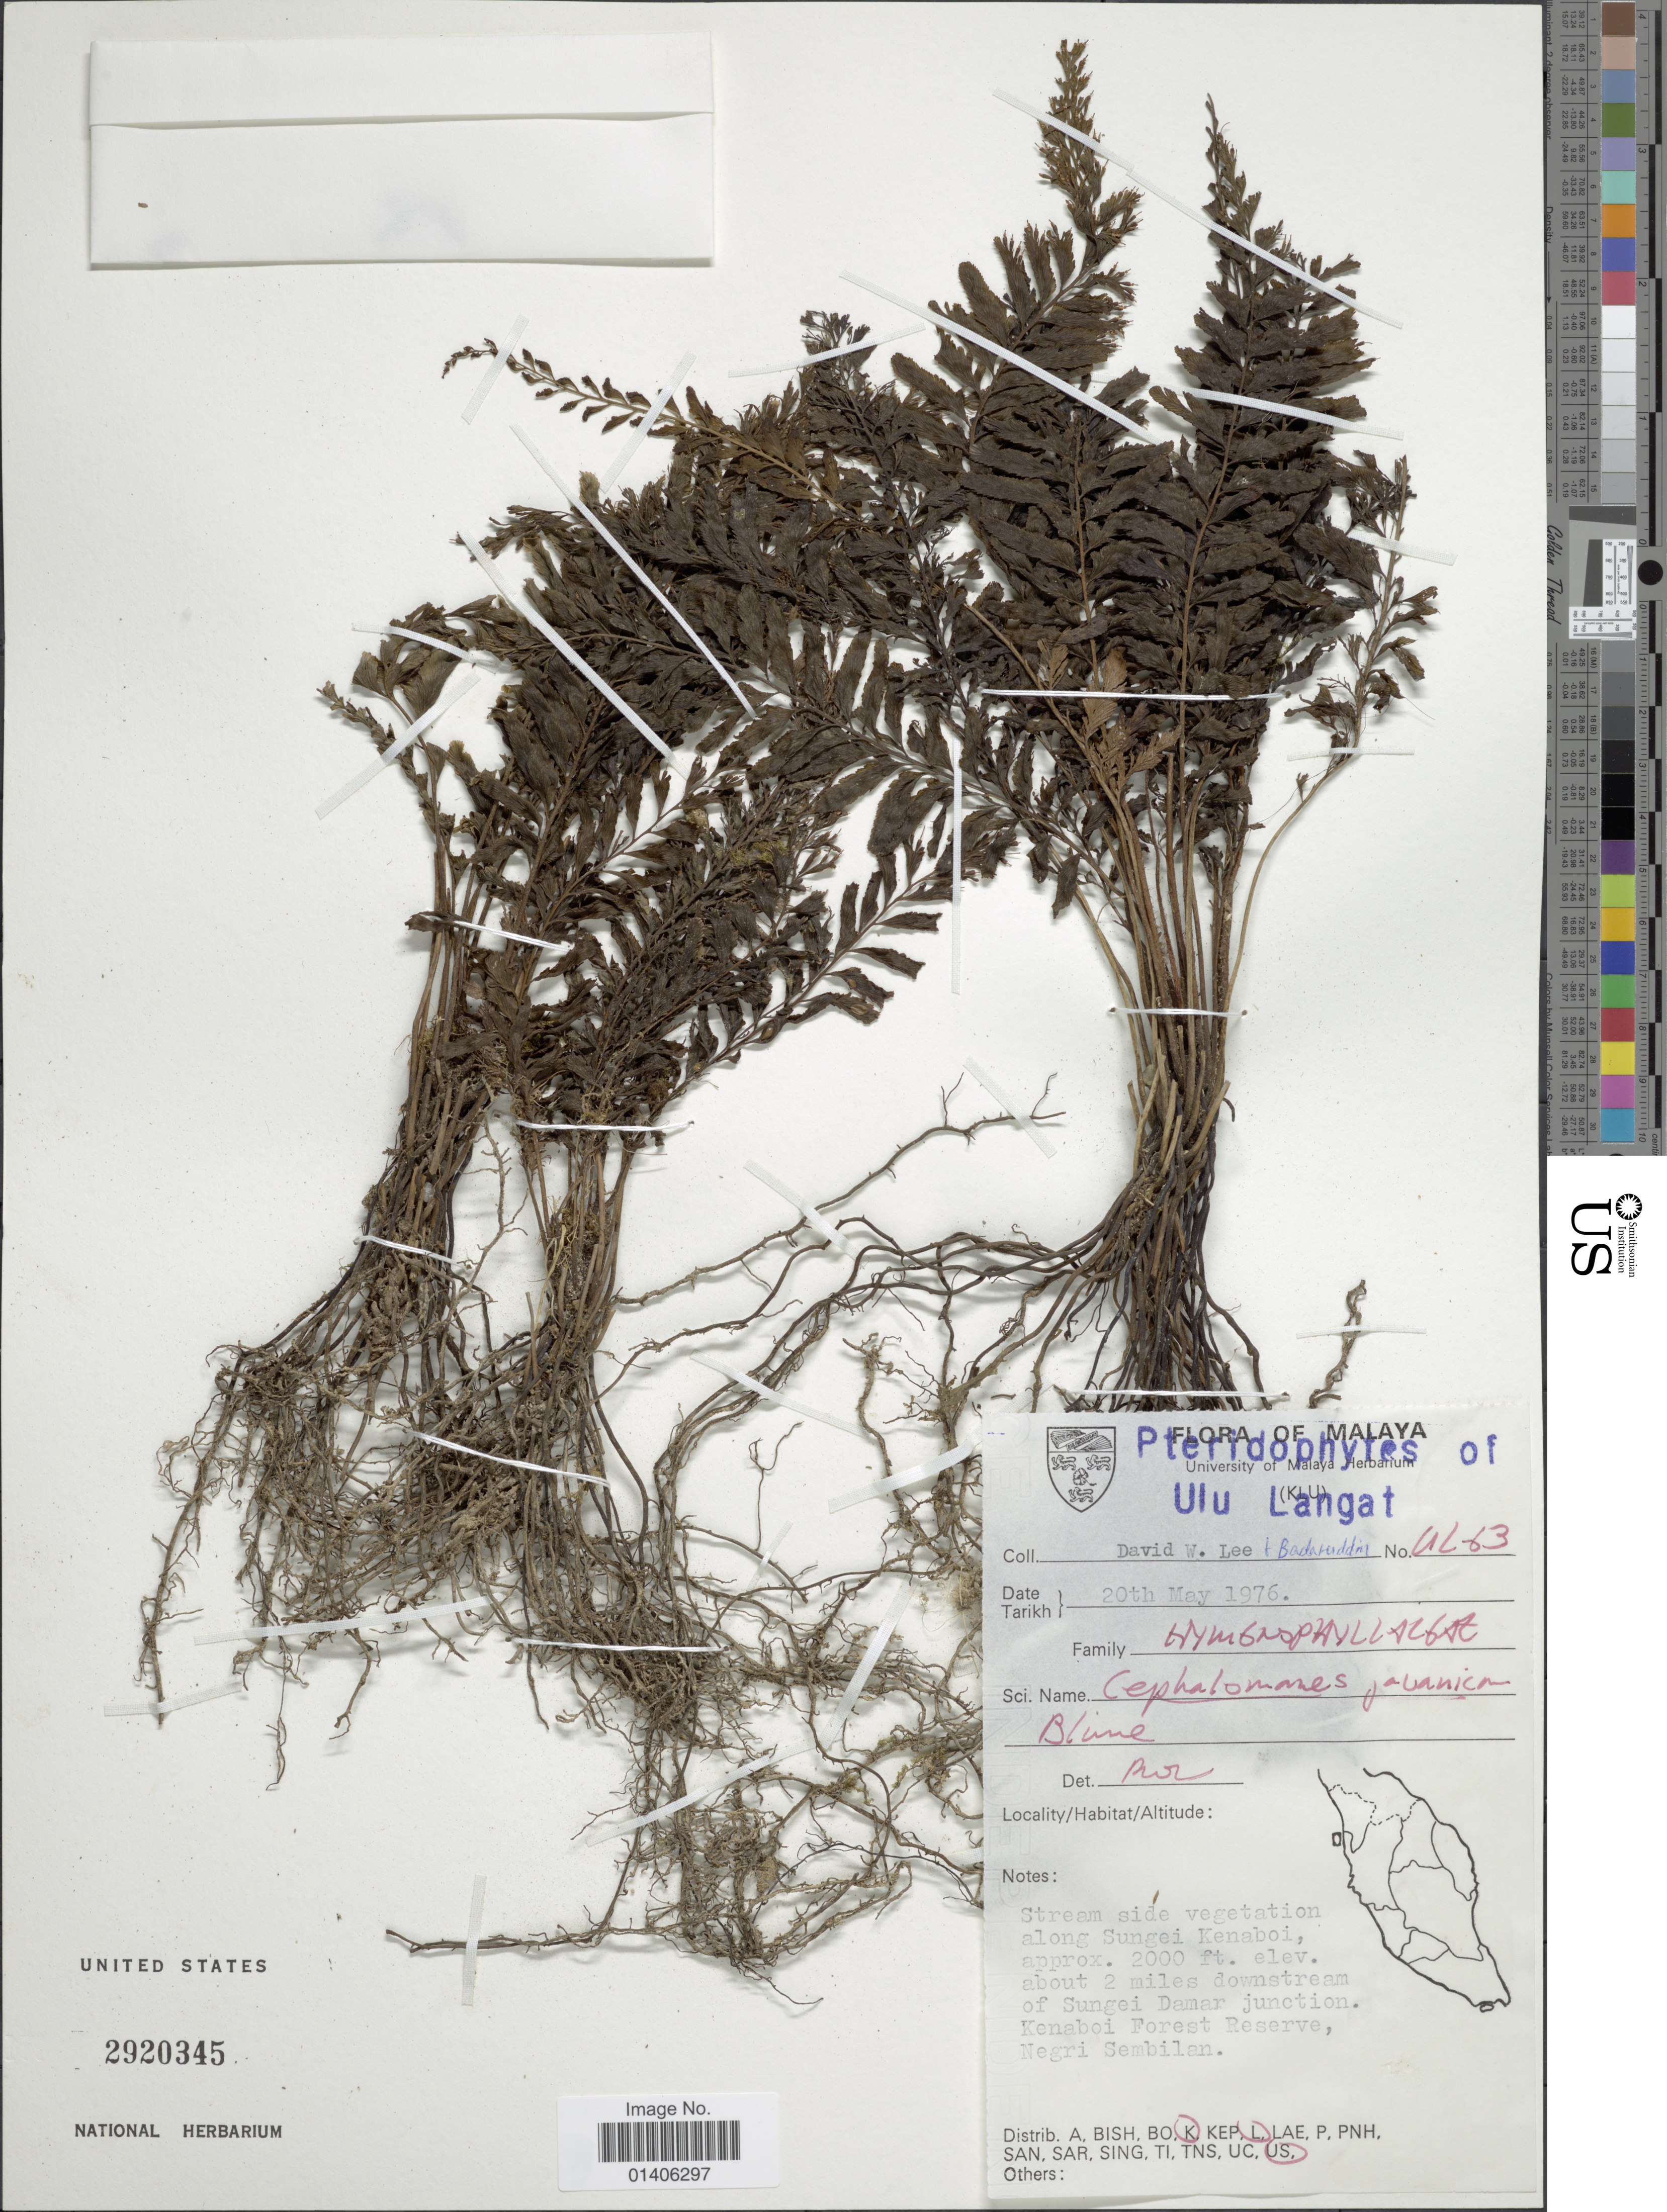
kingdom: Plantae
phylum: Tracheophyta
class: Polypodiopsida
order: Hymenophyllales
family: Hymenophyllaceae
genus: Cephalomanes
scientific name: Cephalomanes javanicum var. javanicum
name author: C. Presl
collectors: D. Lee & -. Badaruddin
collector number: Ul 63 *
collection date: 1976-05-20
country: Malaysia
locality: Malaya, Ulu Langat, Stream side vegetation along Sungei Kenaboi, about 2 miles downstream of Sungei Damar junction. Kenaboi Forest Reserve, Negri Sembilan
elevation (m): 610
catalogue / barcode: US 2920345